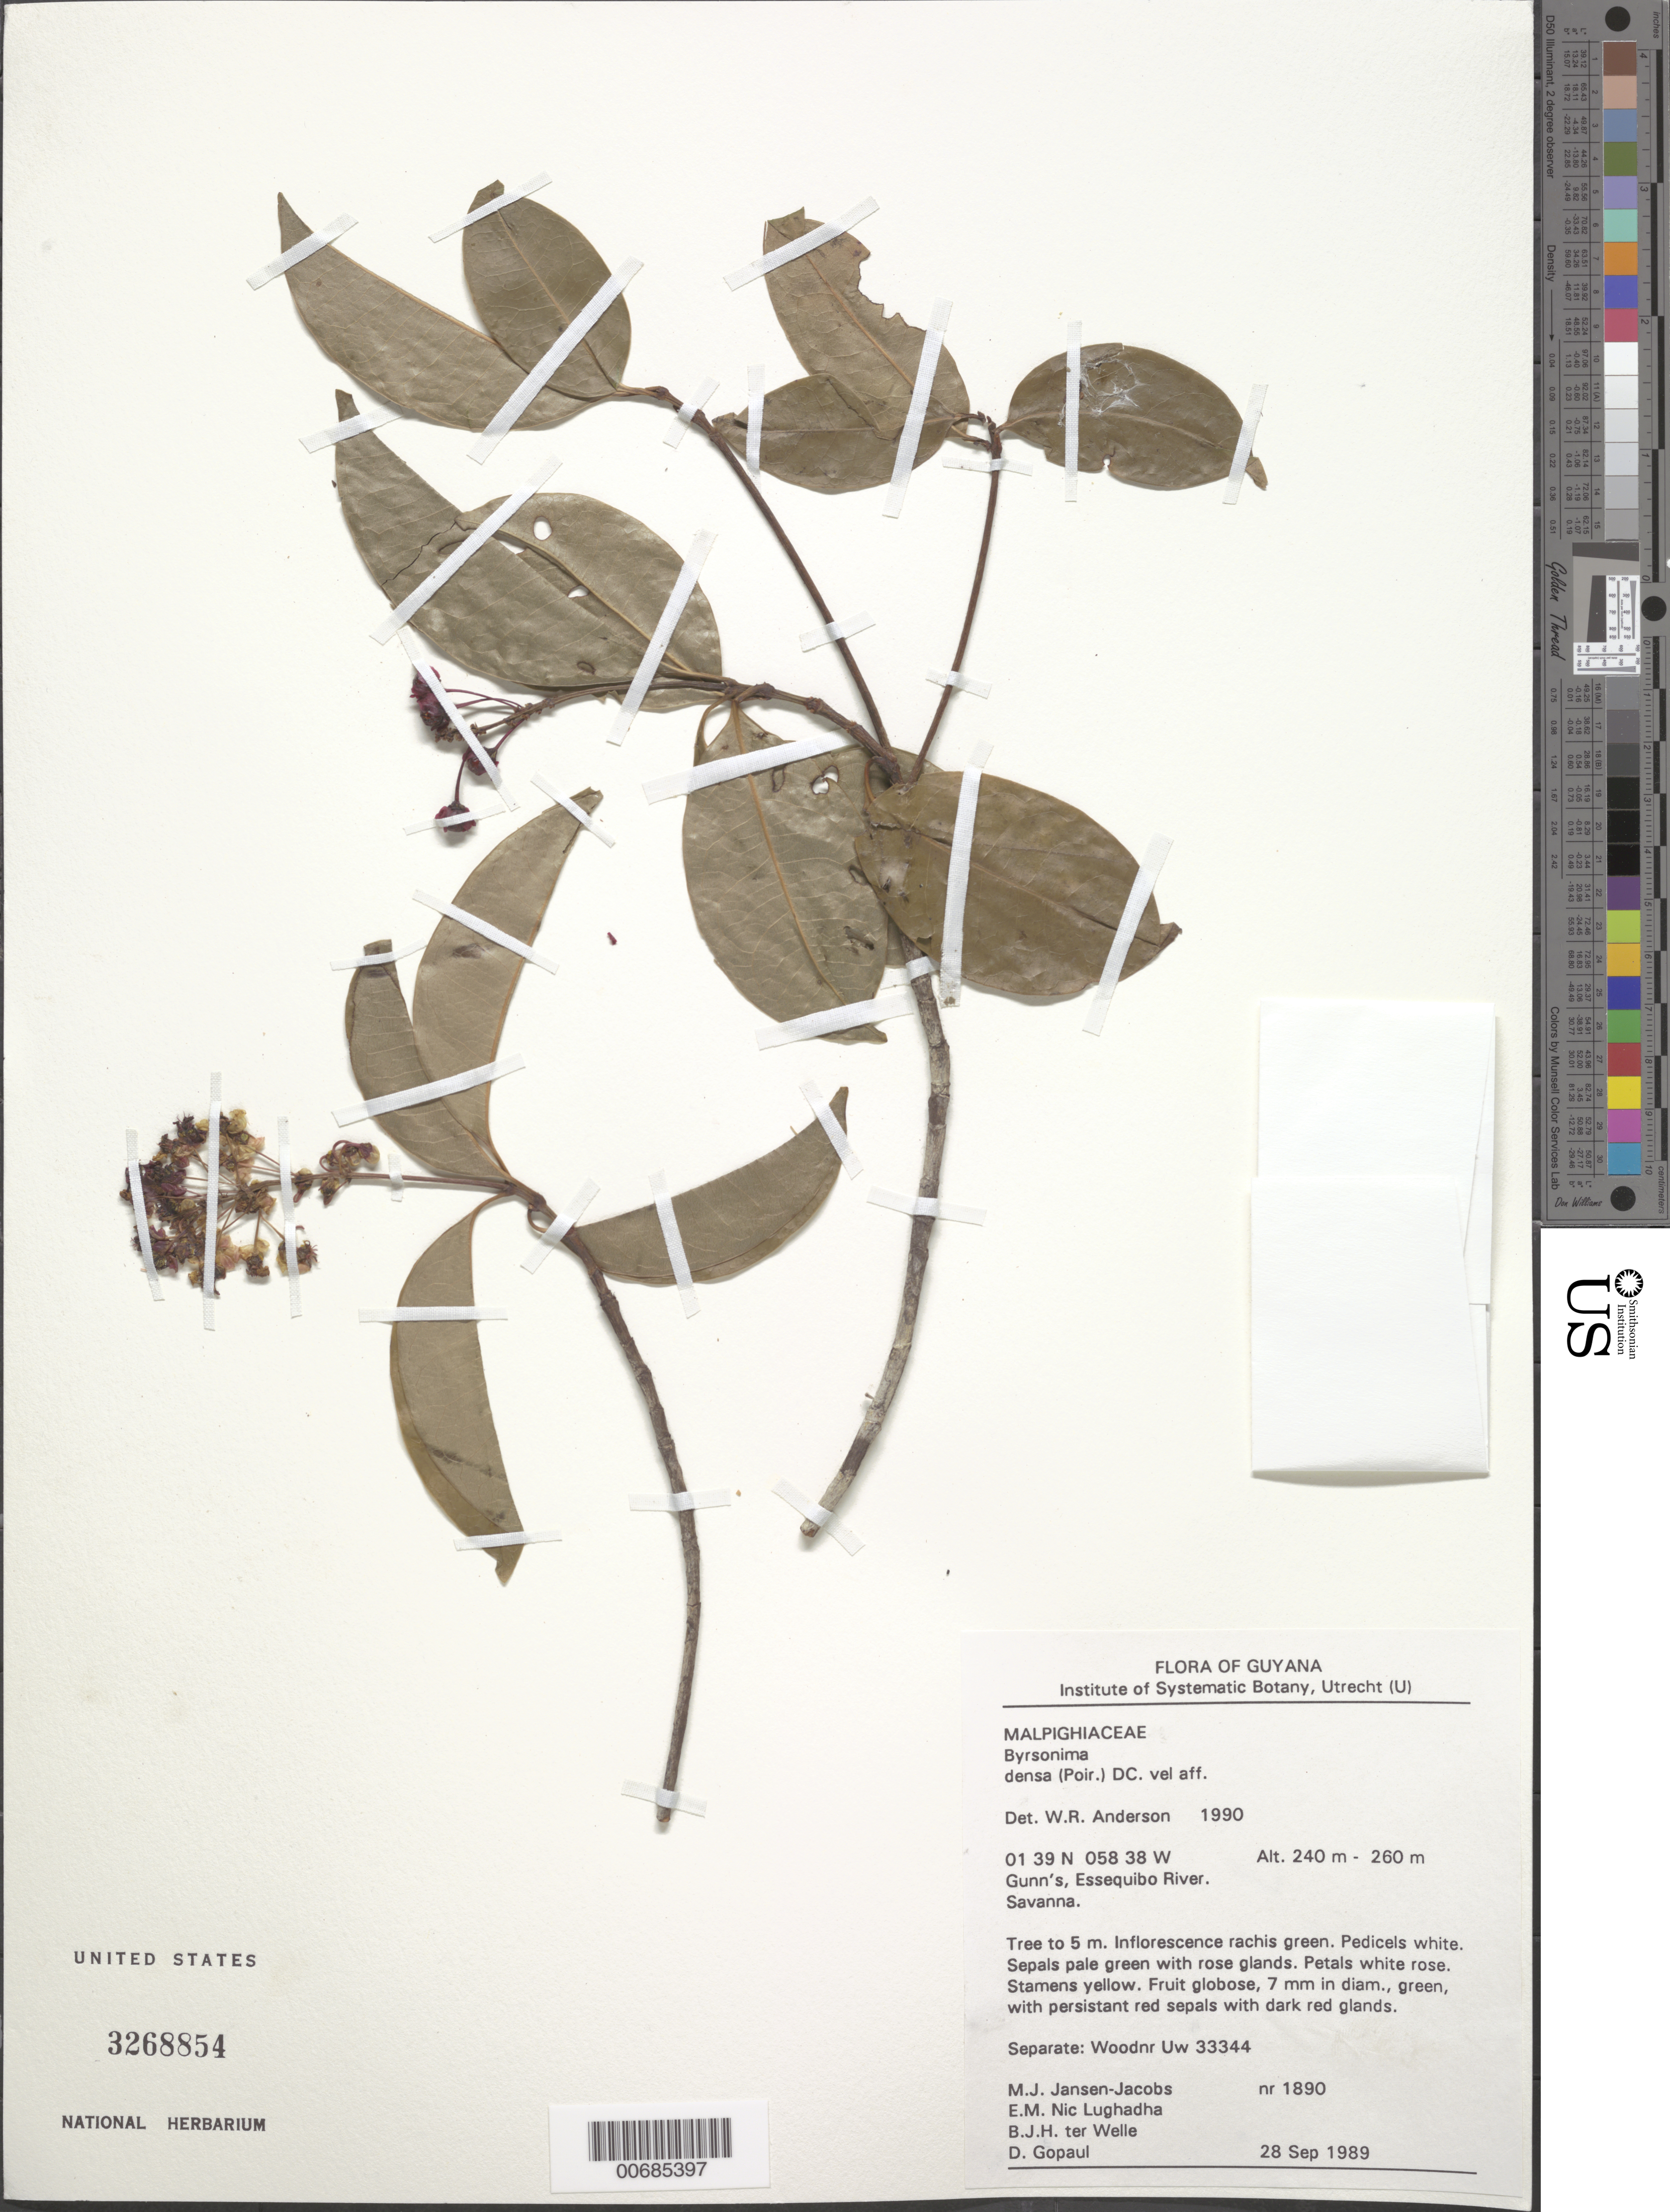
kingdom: Plantae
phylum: Tracheophyta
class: Magnoliopsida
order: Malpighiales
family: Malpighiaceae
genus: Byrsonima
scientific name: Byrsonima densa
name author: (Poir.) DC.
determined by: Anderson, W. R., (MICH), University of Michigan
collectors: M. J. Jansen-Jacobs, E. Nic Lughadha, B. Welle & D. Gopaul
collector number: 1890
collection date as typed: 28-Sep-89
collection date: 1989-09-28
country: Guyana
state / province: U. Takutu-U. Essequibo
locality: Gunn's, Essequibo River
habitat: Savanna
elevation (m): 240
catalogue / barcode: US 3268854